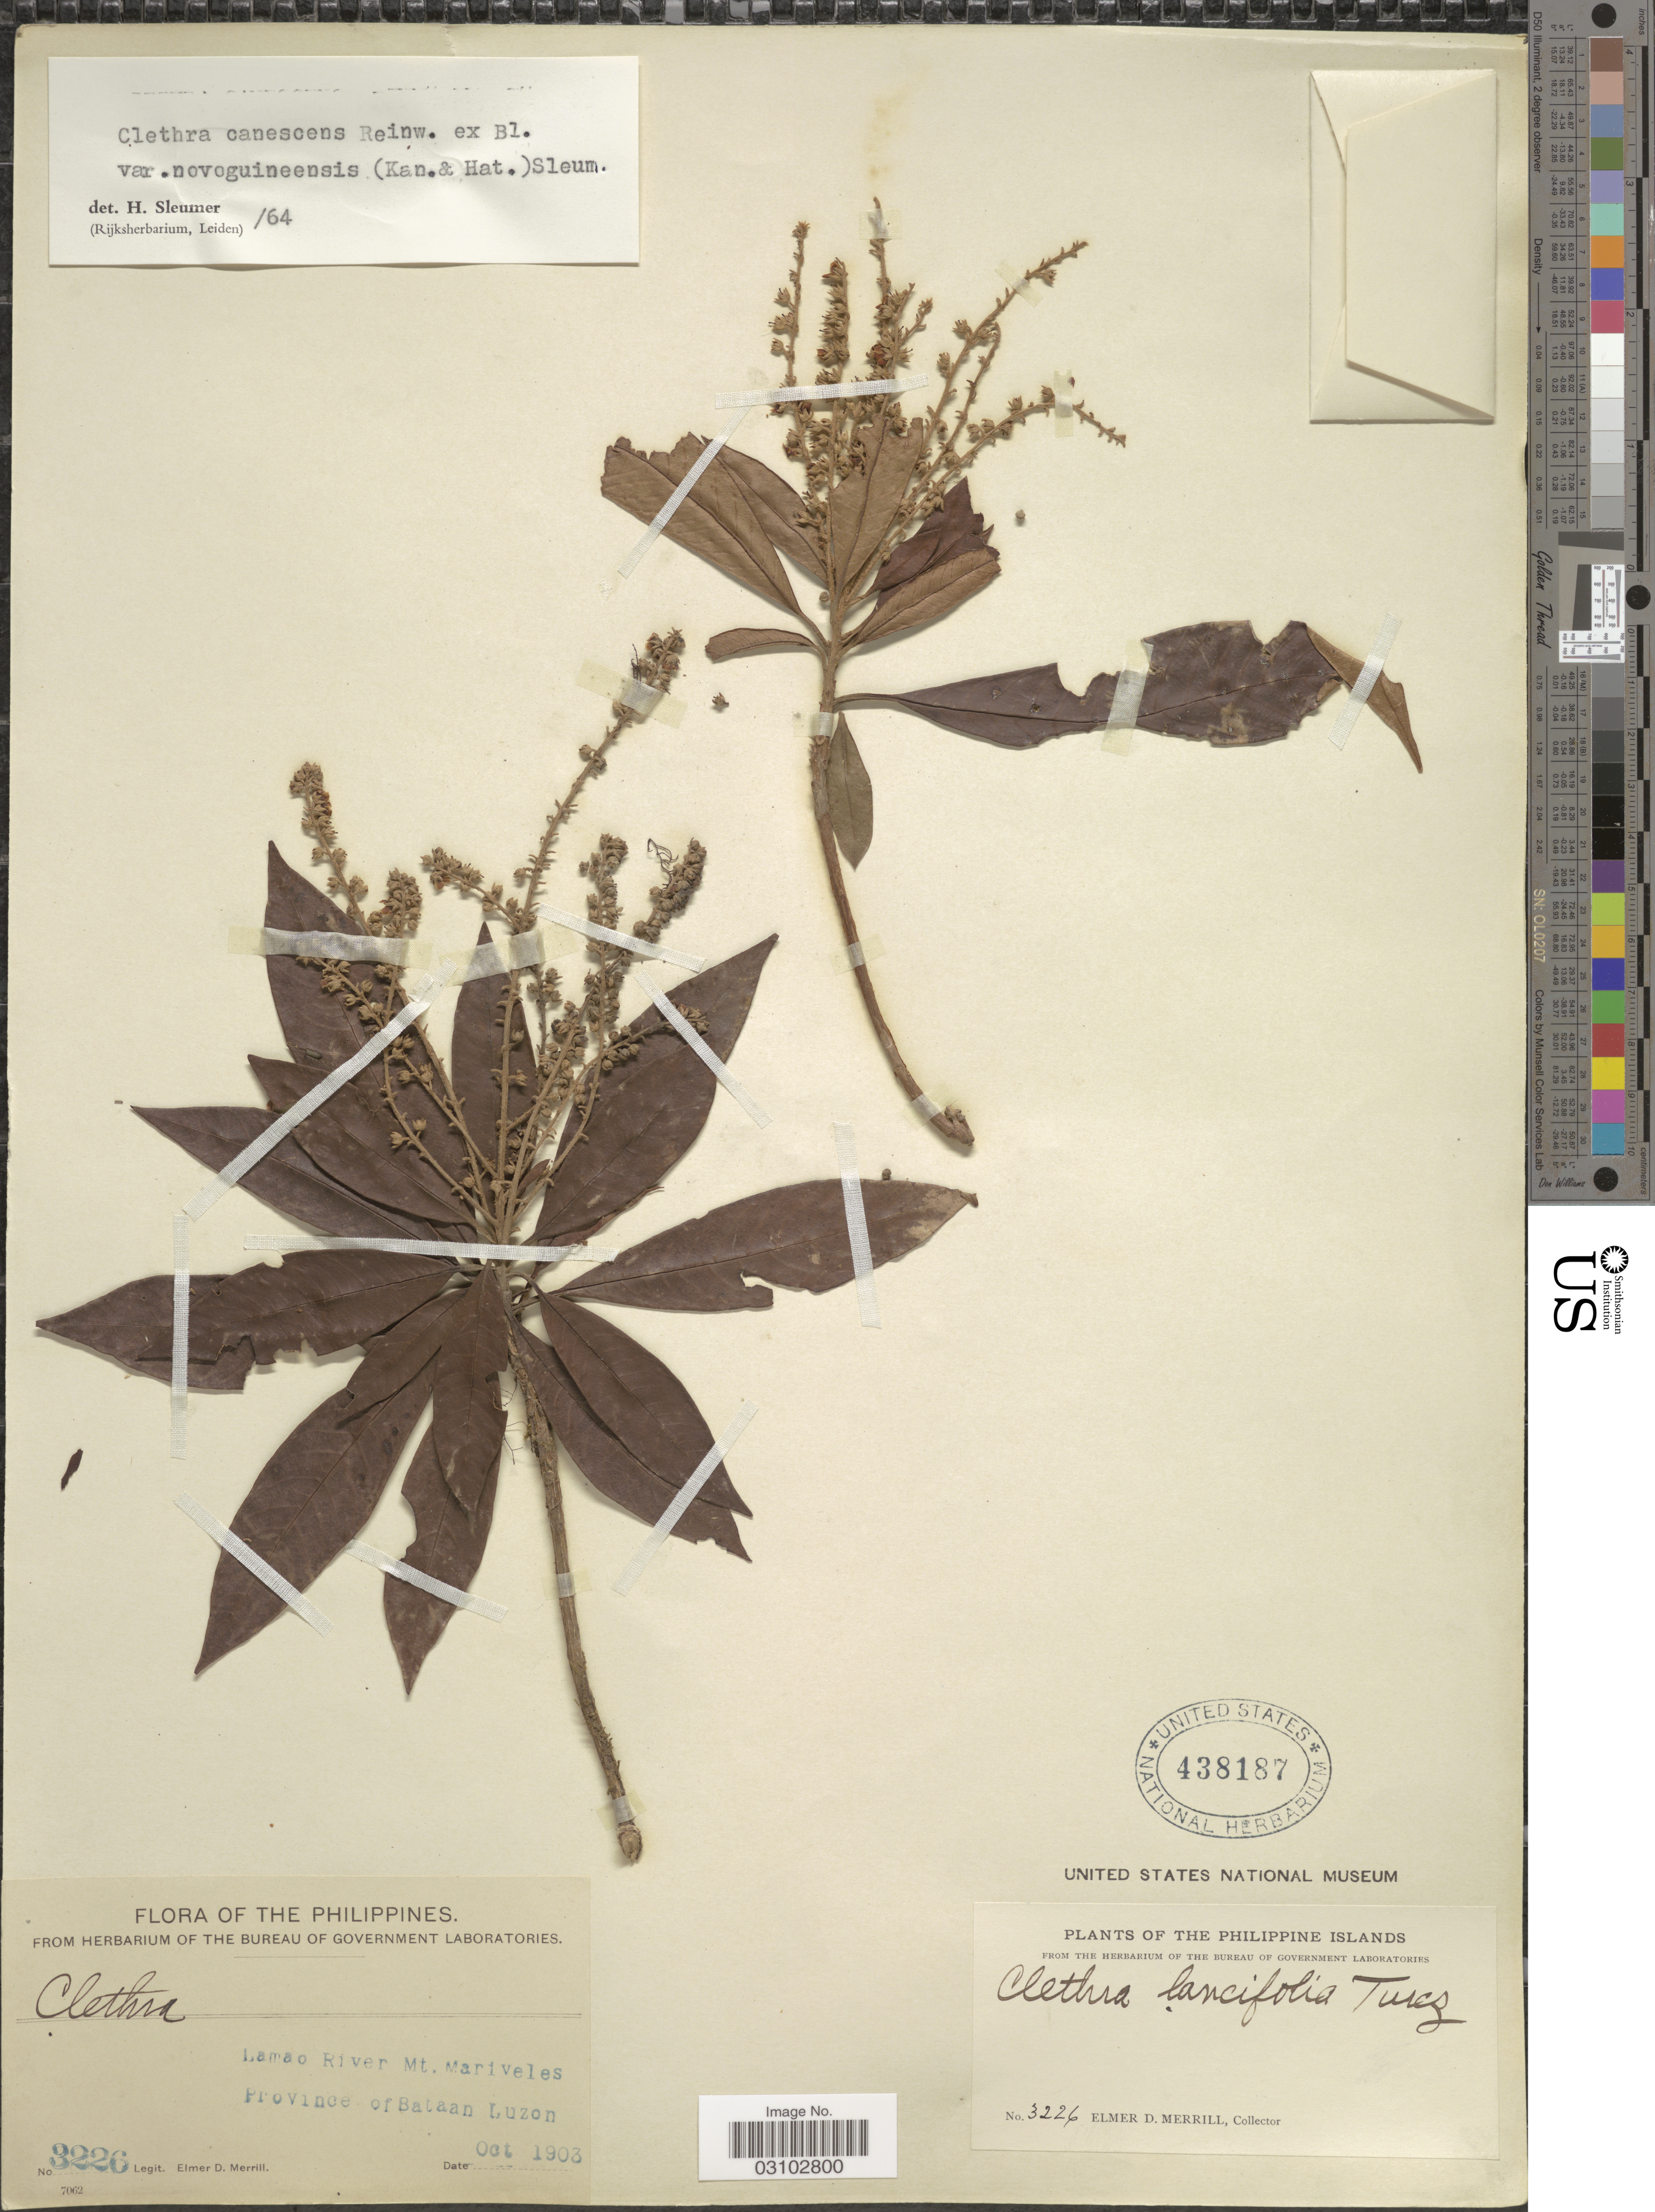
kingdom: Plantae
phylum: Tracheophyta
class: Magnoliopsida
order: Ericales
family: Clethraceae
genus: Clethra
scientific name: Clethra canescens var. novoguineensis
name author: (Kaneh. & Hatus.) Sleumer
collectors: E. D. Merrill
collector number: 3226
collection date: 1903-10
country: Philippines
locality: Lamao River Mt. Mariveles, Province of Bataan, Luzon.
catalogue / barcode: US 438187